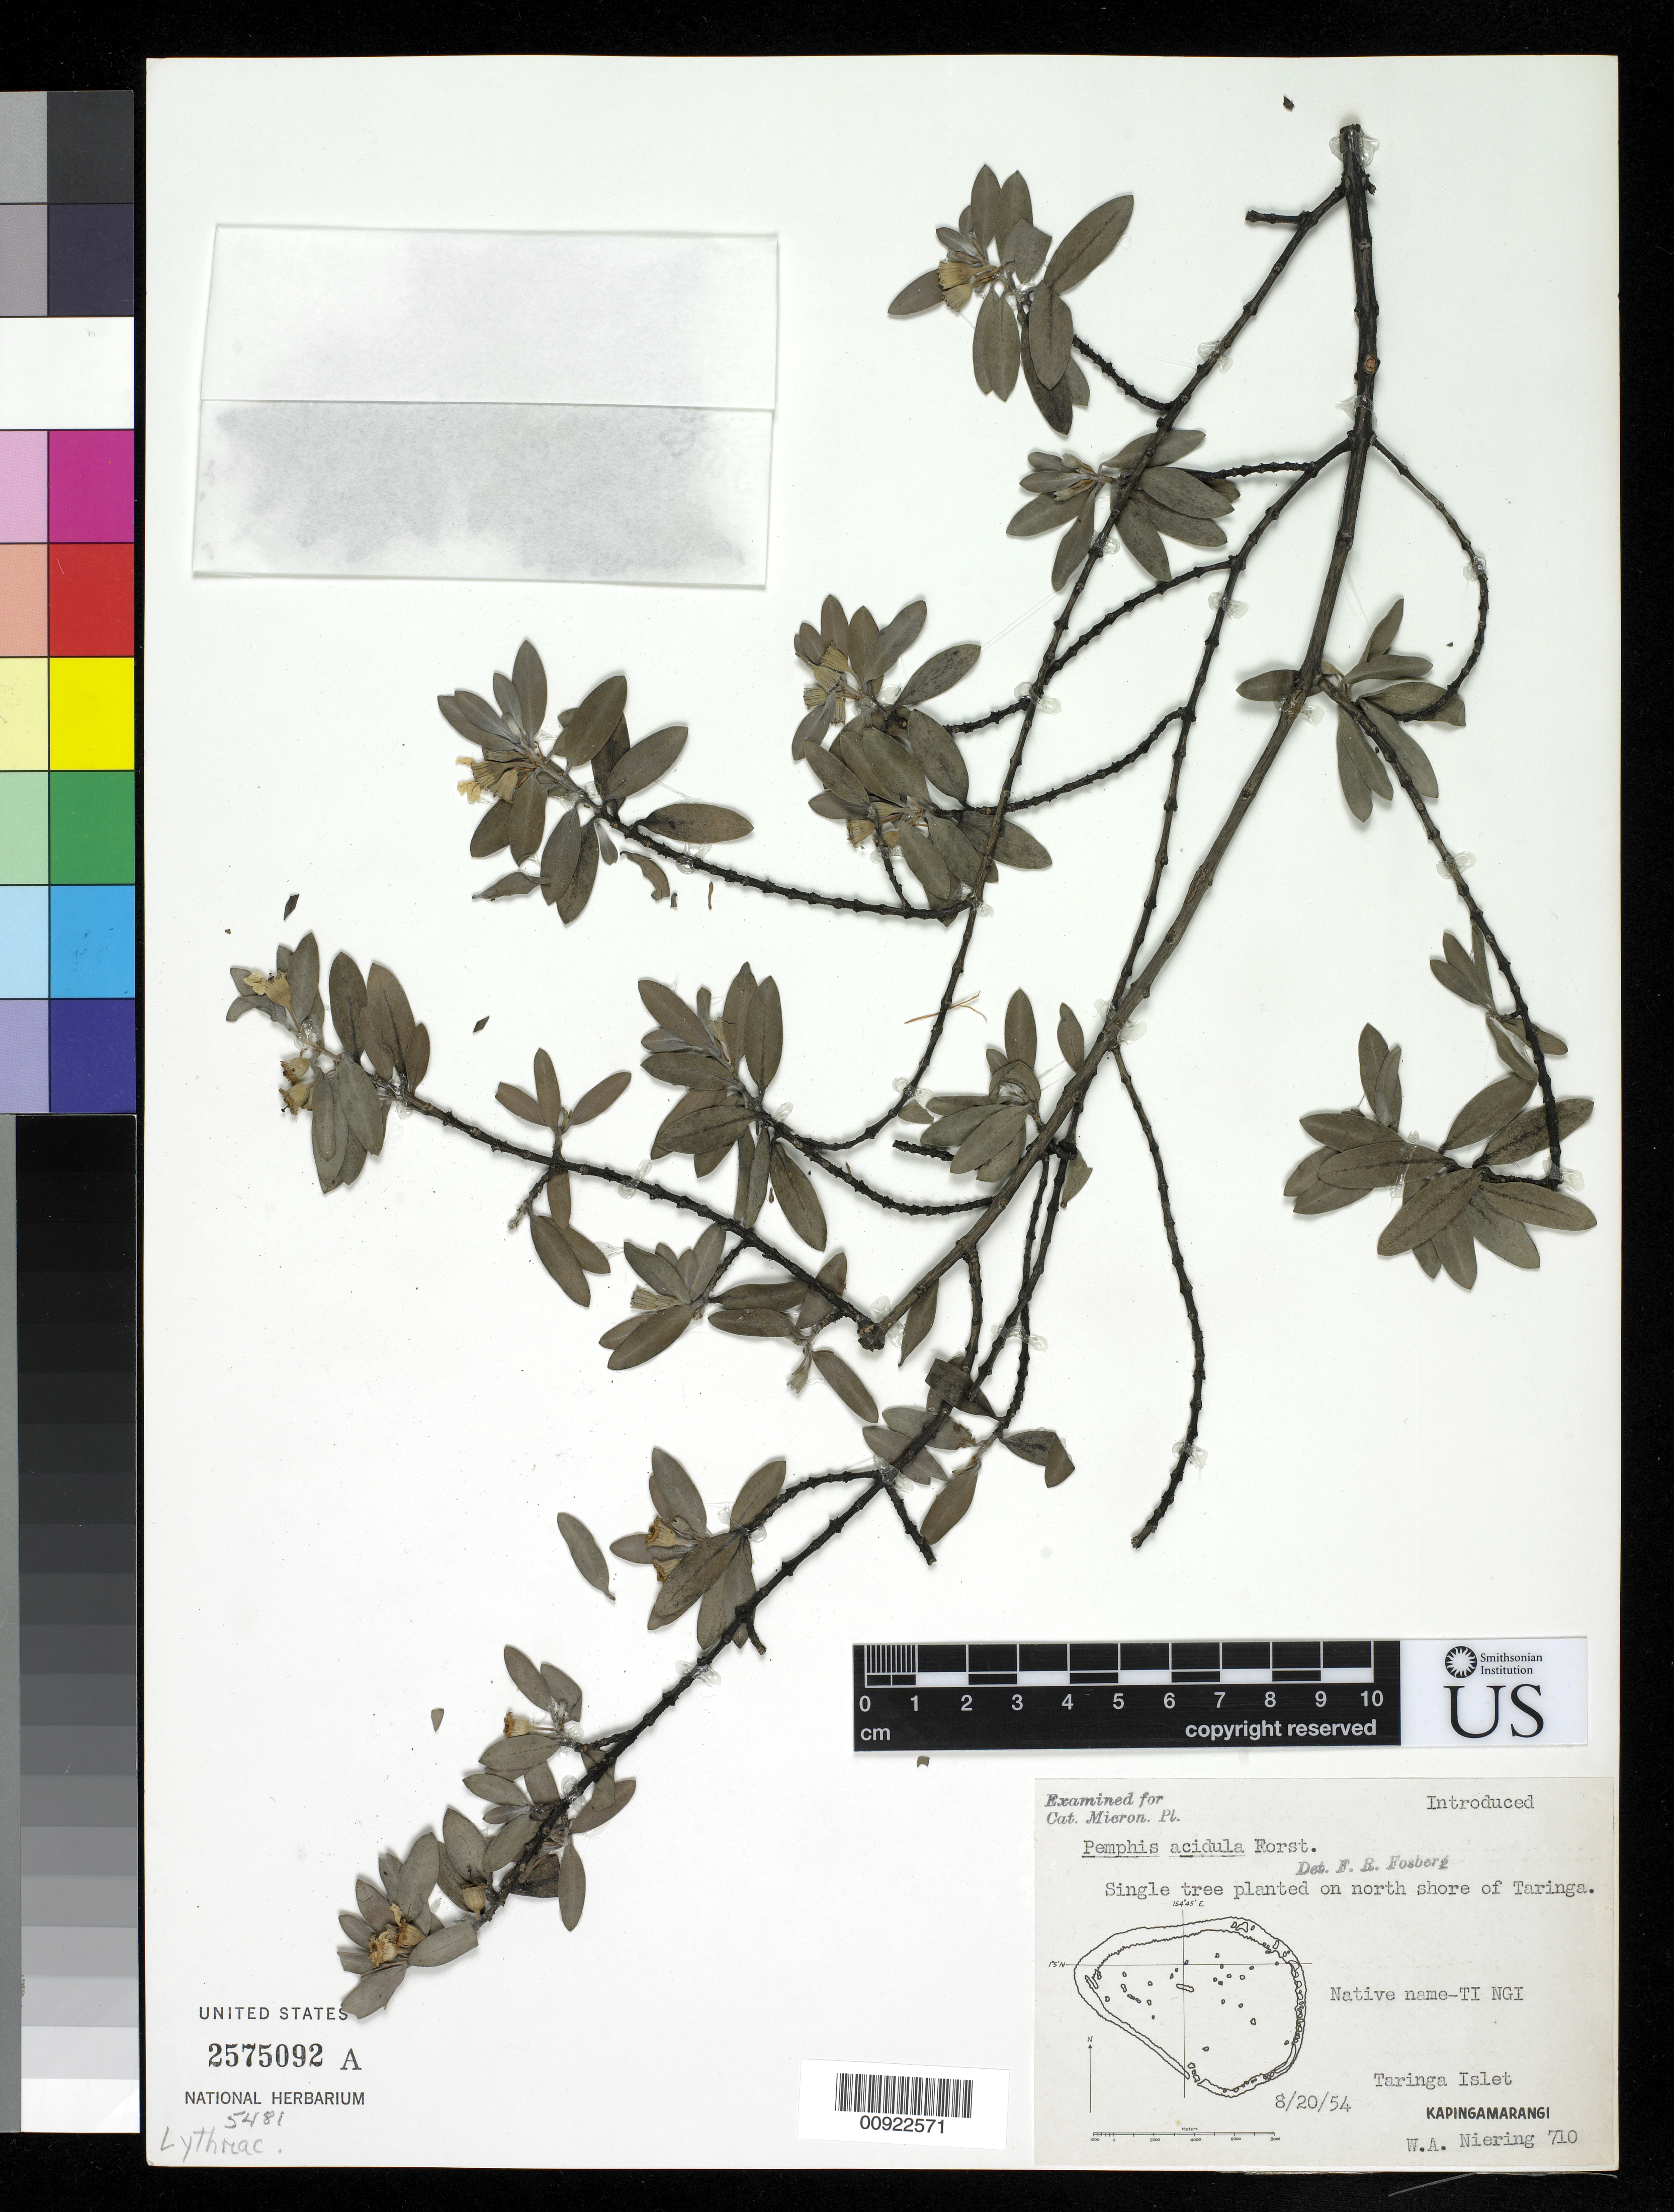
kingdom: Plantae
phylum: Tracheophyta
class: Magnoliopsida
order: Myrtales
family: Lythraceae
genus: Pemphis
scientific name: Pemphis acidula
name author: J.R. Forst. & G. Forst.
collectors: W. Niering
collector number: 710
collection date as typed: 20 Aug 1954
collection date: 1954-08-20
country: Micronesia, Federated States of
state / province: Pohnpei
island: Kapingamarangi Atoll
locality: Kapingamarangi, N shore of Taringa Islet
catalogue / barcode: US 2575092